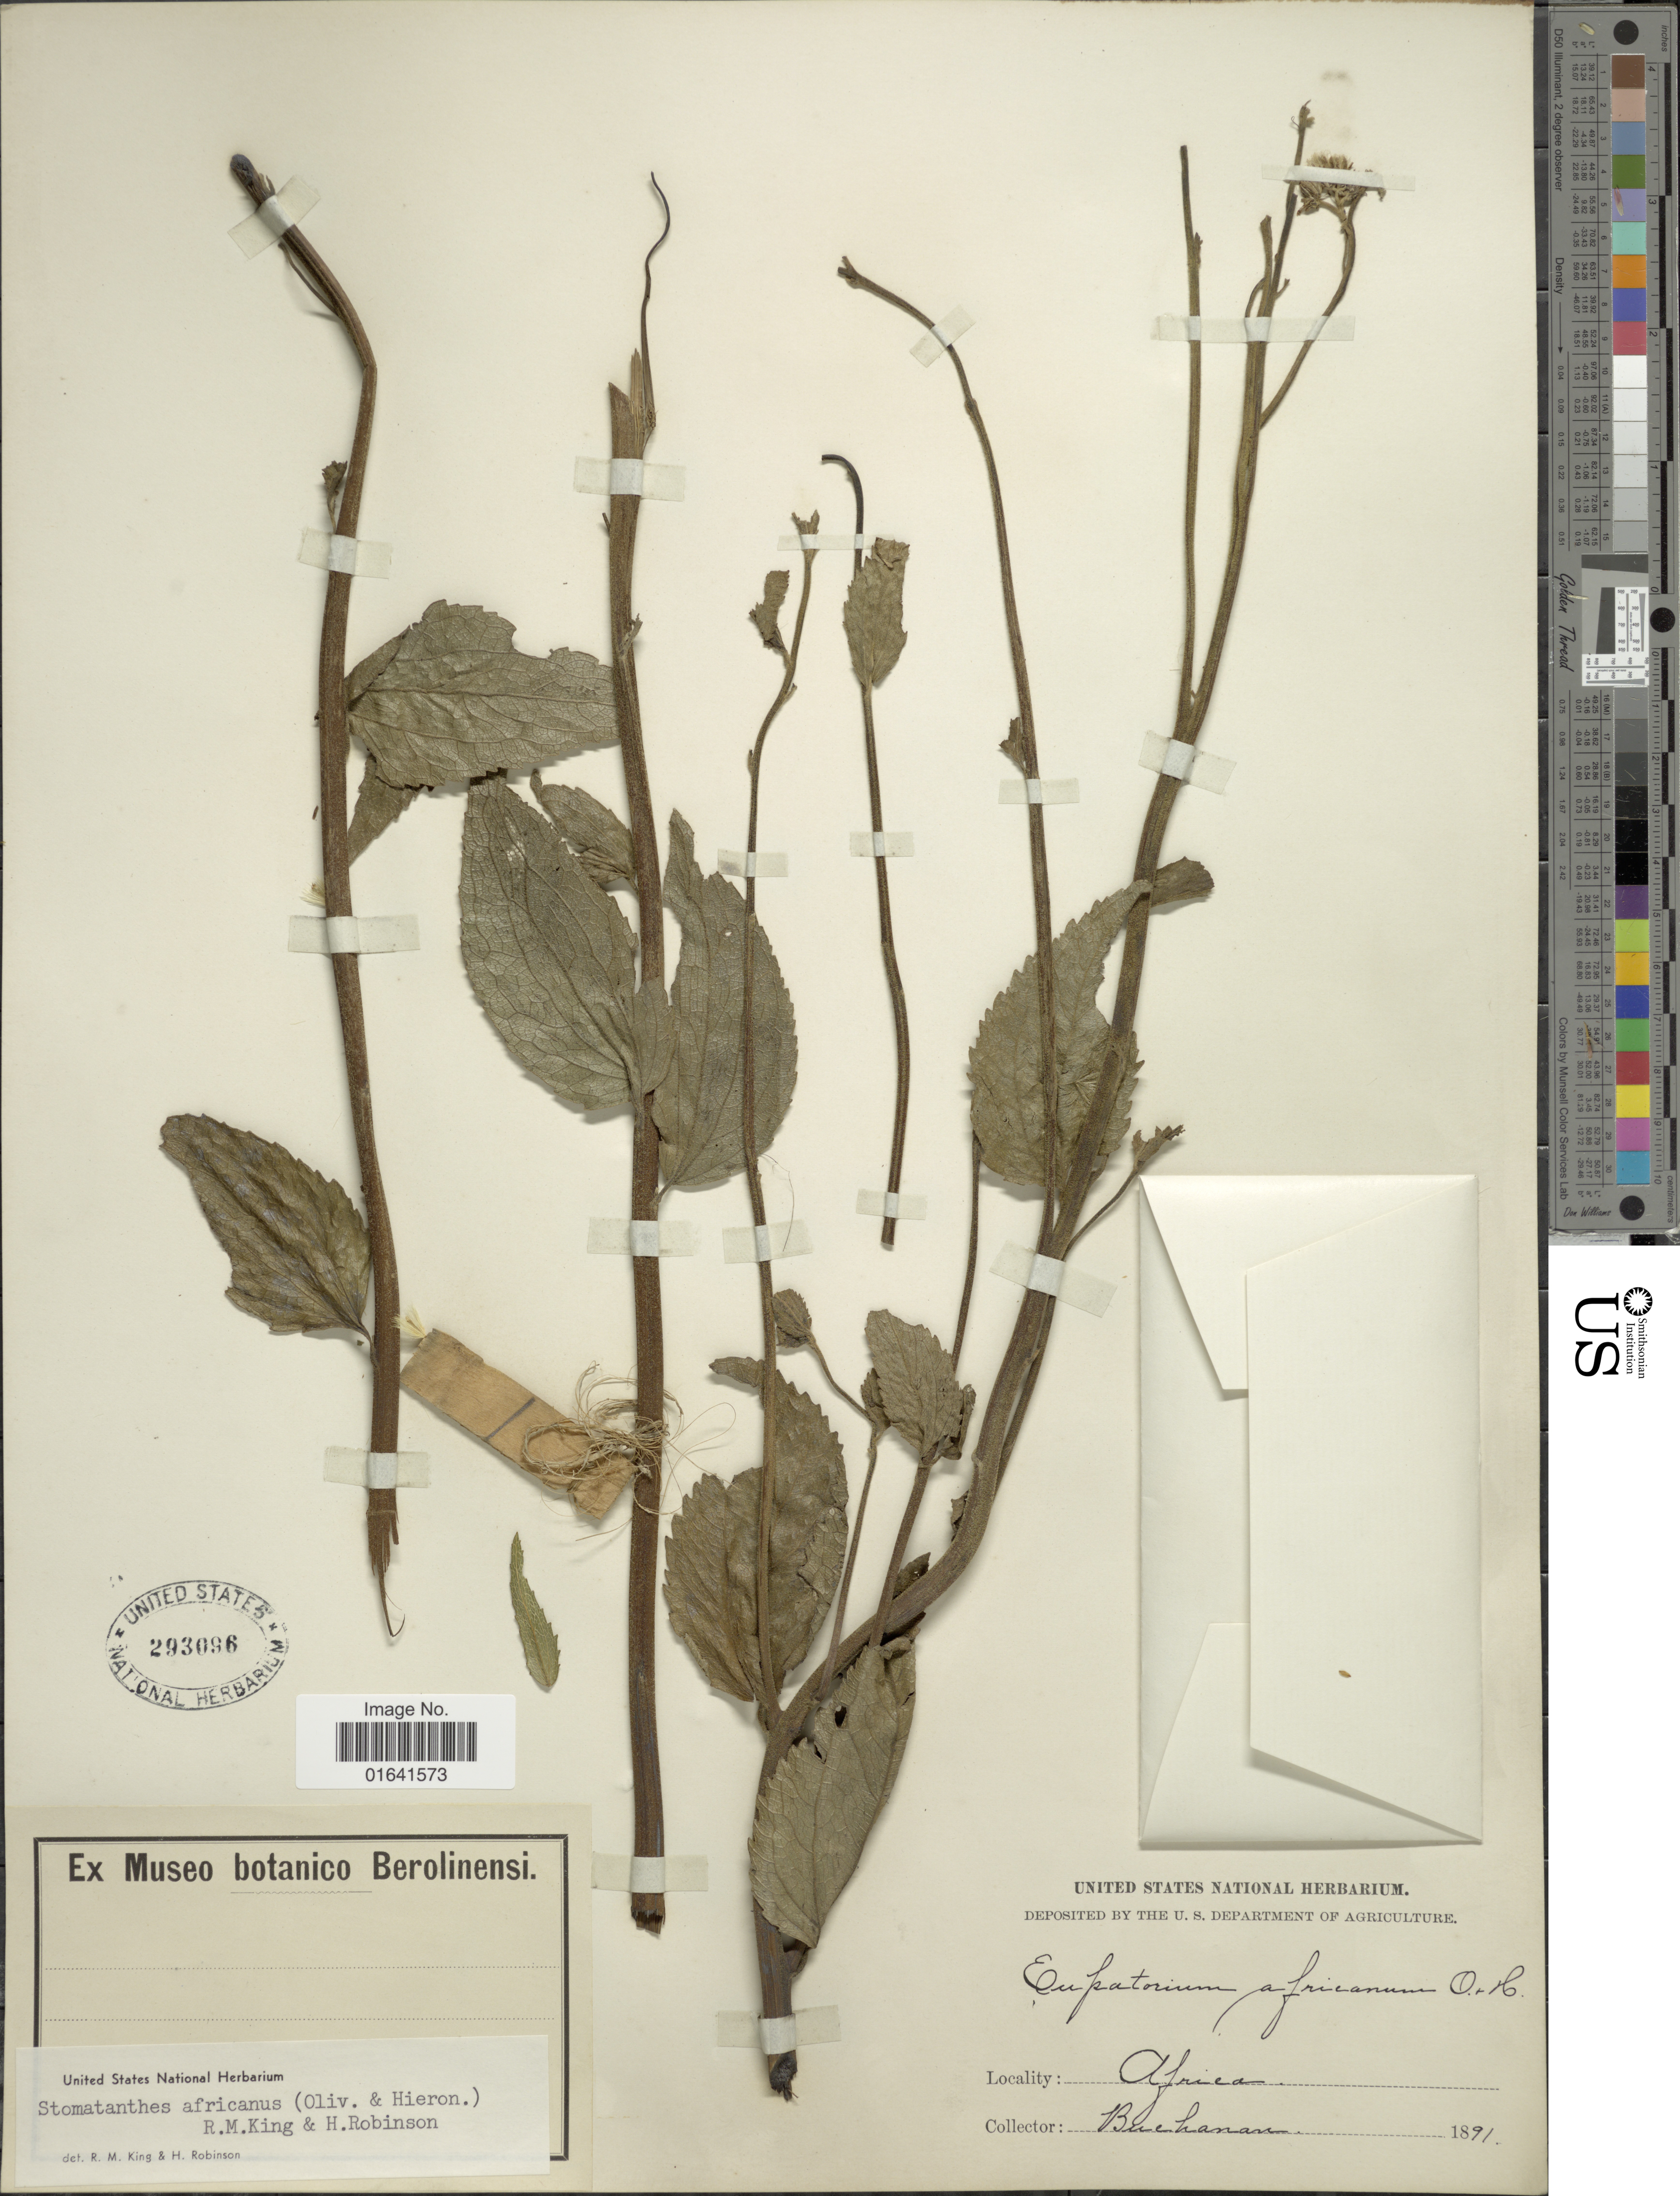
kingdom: Plantae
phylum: Tracheophyta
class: Magnoliopsida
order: Asterales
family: Asteraceae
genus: Stomatanthes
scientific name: Stomatanthes africanus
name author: (Oliv.) R.M. King & H. Rob.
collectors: -. Buchanan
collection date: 1891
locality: Africa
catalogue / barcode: US 293096